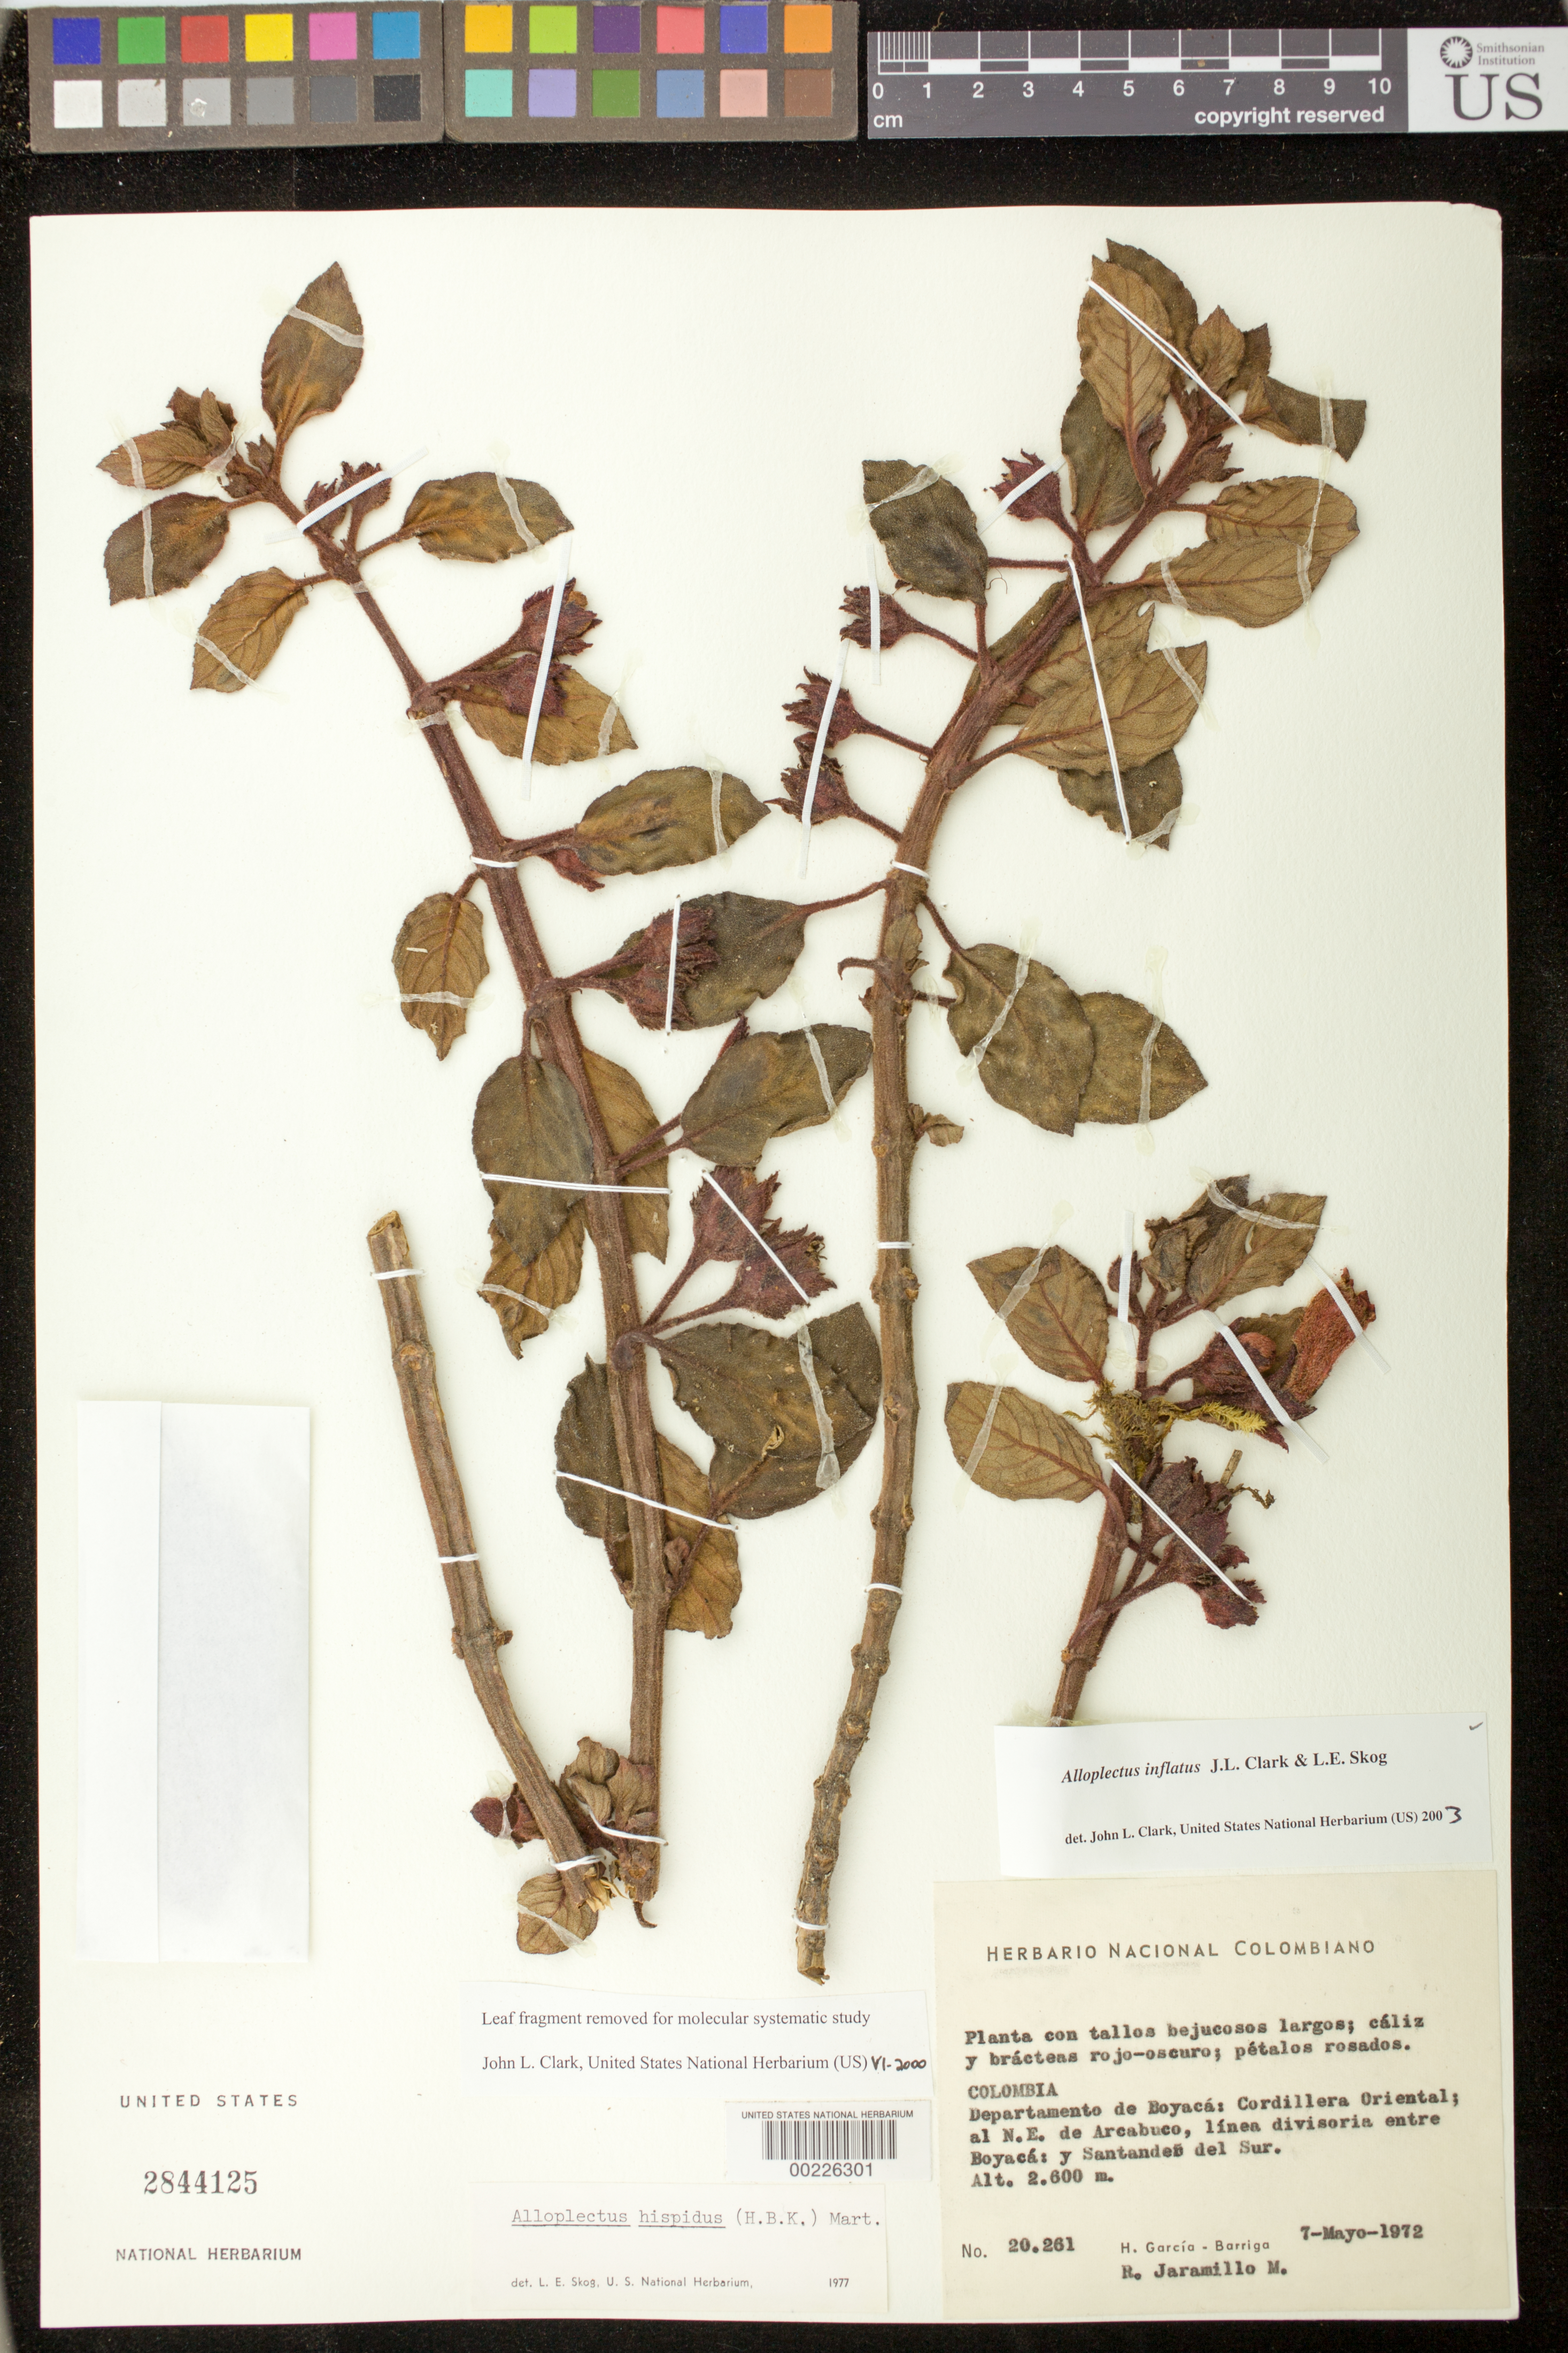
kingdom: Plantae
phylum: Tracheophyta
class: Magnoliopsida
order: Lamiales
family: Gesneriaceae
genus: Alloplectus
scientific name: Alloplectus inflatus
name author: J.L. Clark & L.E. Skog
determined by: Clark, J. L., (SEL), The Marie Selby Botanical Garden (UNITED STATES)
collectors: H. García Barriga & R. Jaramillo M.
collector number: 20261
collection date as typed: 07 May 1972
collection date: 1972-05-07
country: Colombia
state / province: Boyacá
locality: Cordillera Oriental, NE of Arcabuco, dividing line between Boyaca and Santander del Sur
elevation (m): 2600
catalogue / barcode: US 2844125